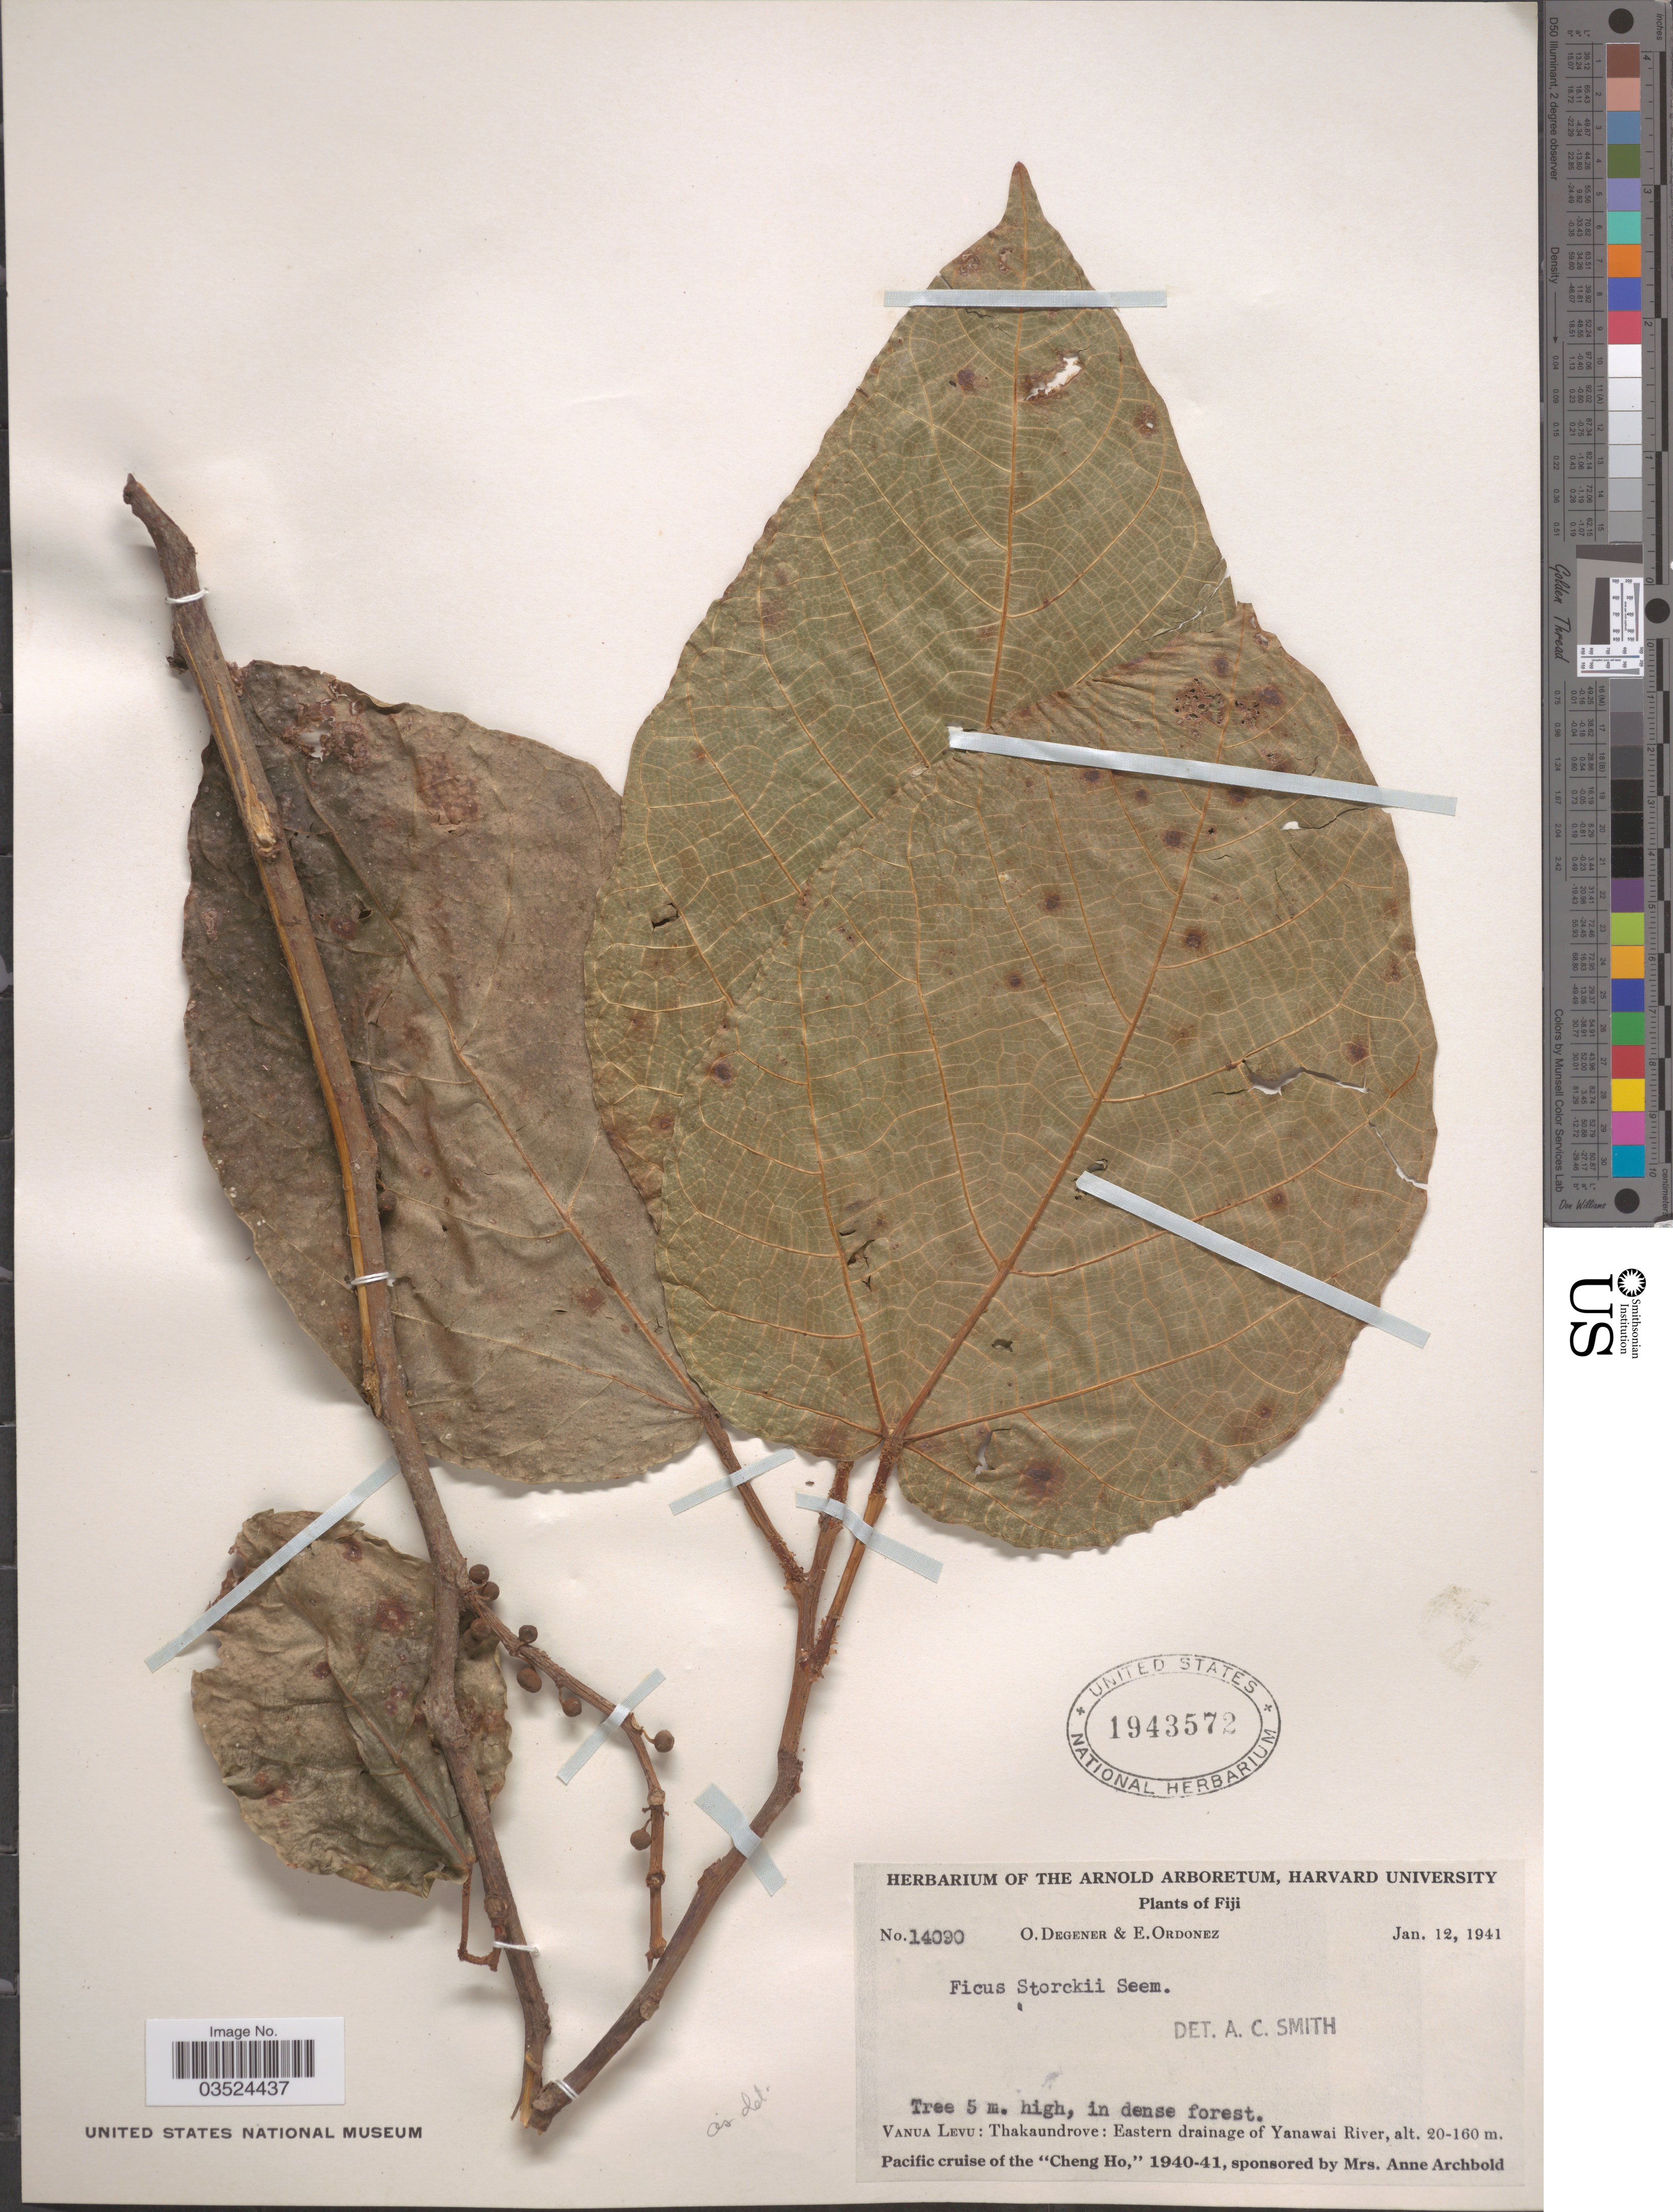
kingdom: Plantae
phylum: Tracheophyta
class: Magnoliopsida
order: Rosales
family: Moraceae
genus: Ficus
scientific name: Ficus storckii var. storckii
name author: Seem.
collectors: O. Degener & E. Ordonez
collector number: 14090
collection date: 1941-01-12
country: Fiji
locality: Vanua Levu: Thakaundrove: Eastern drainage of Yanawai River.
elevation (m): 20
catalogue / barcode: US 1943572